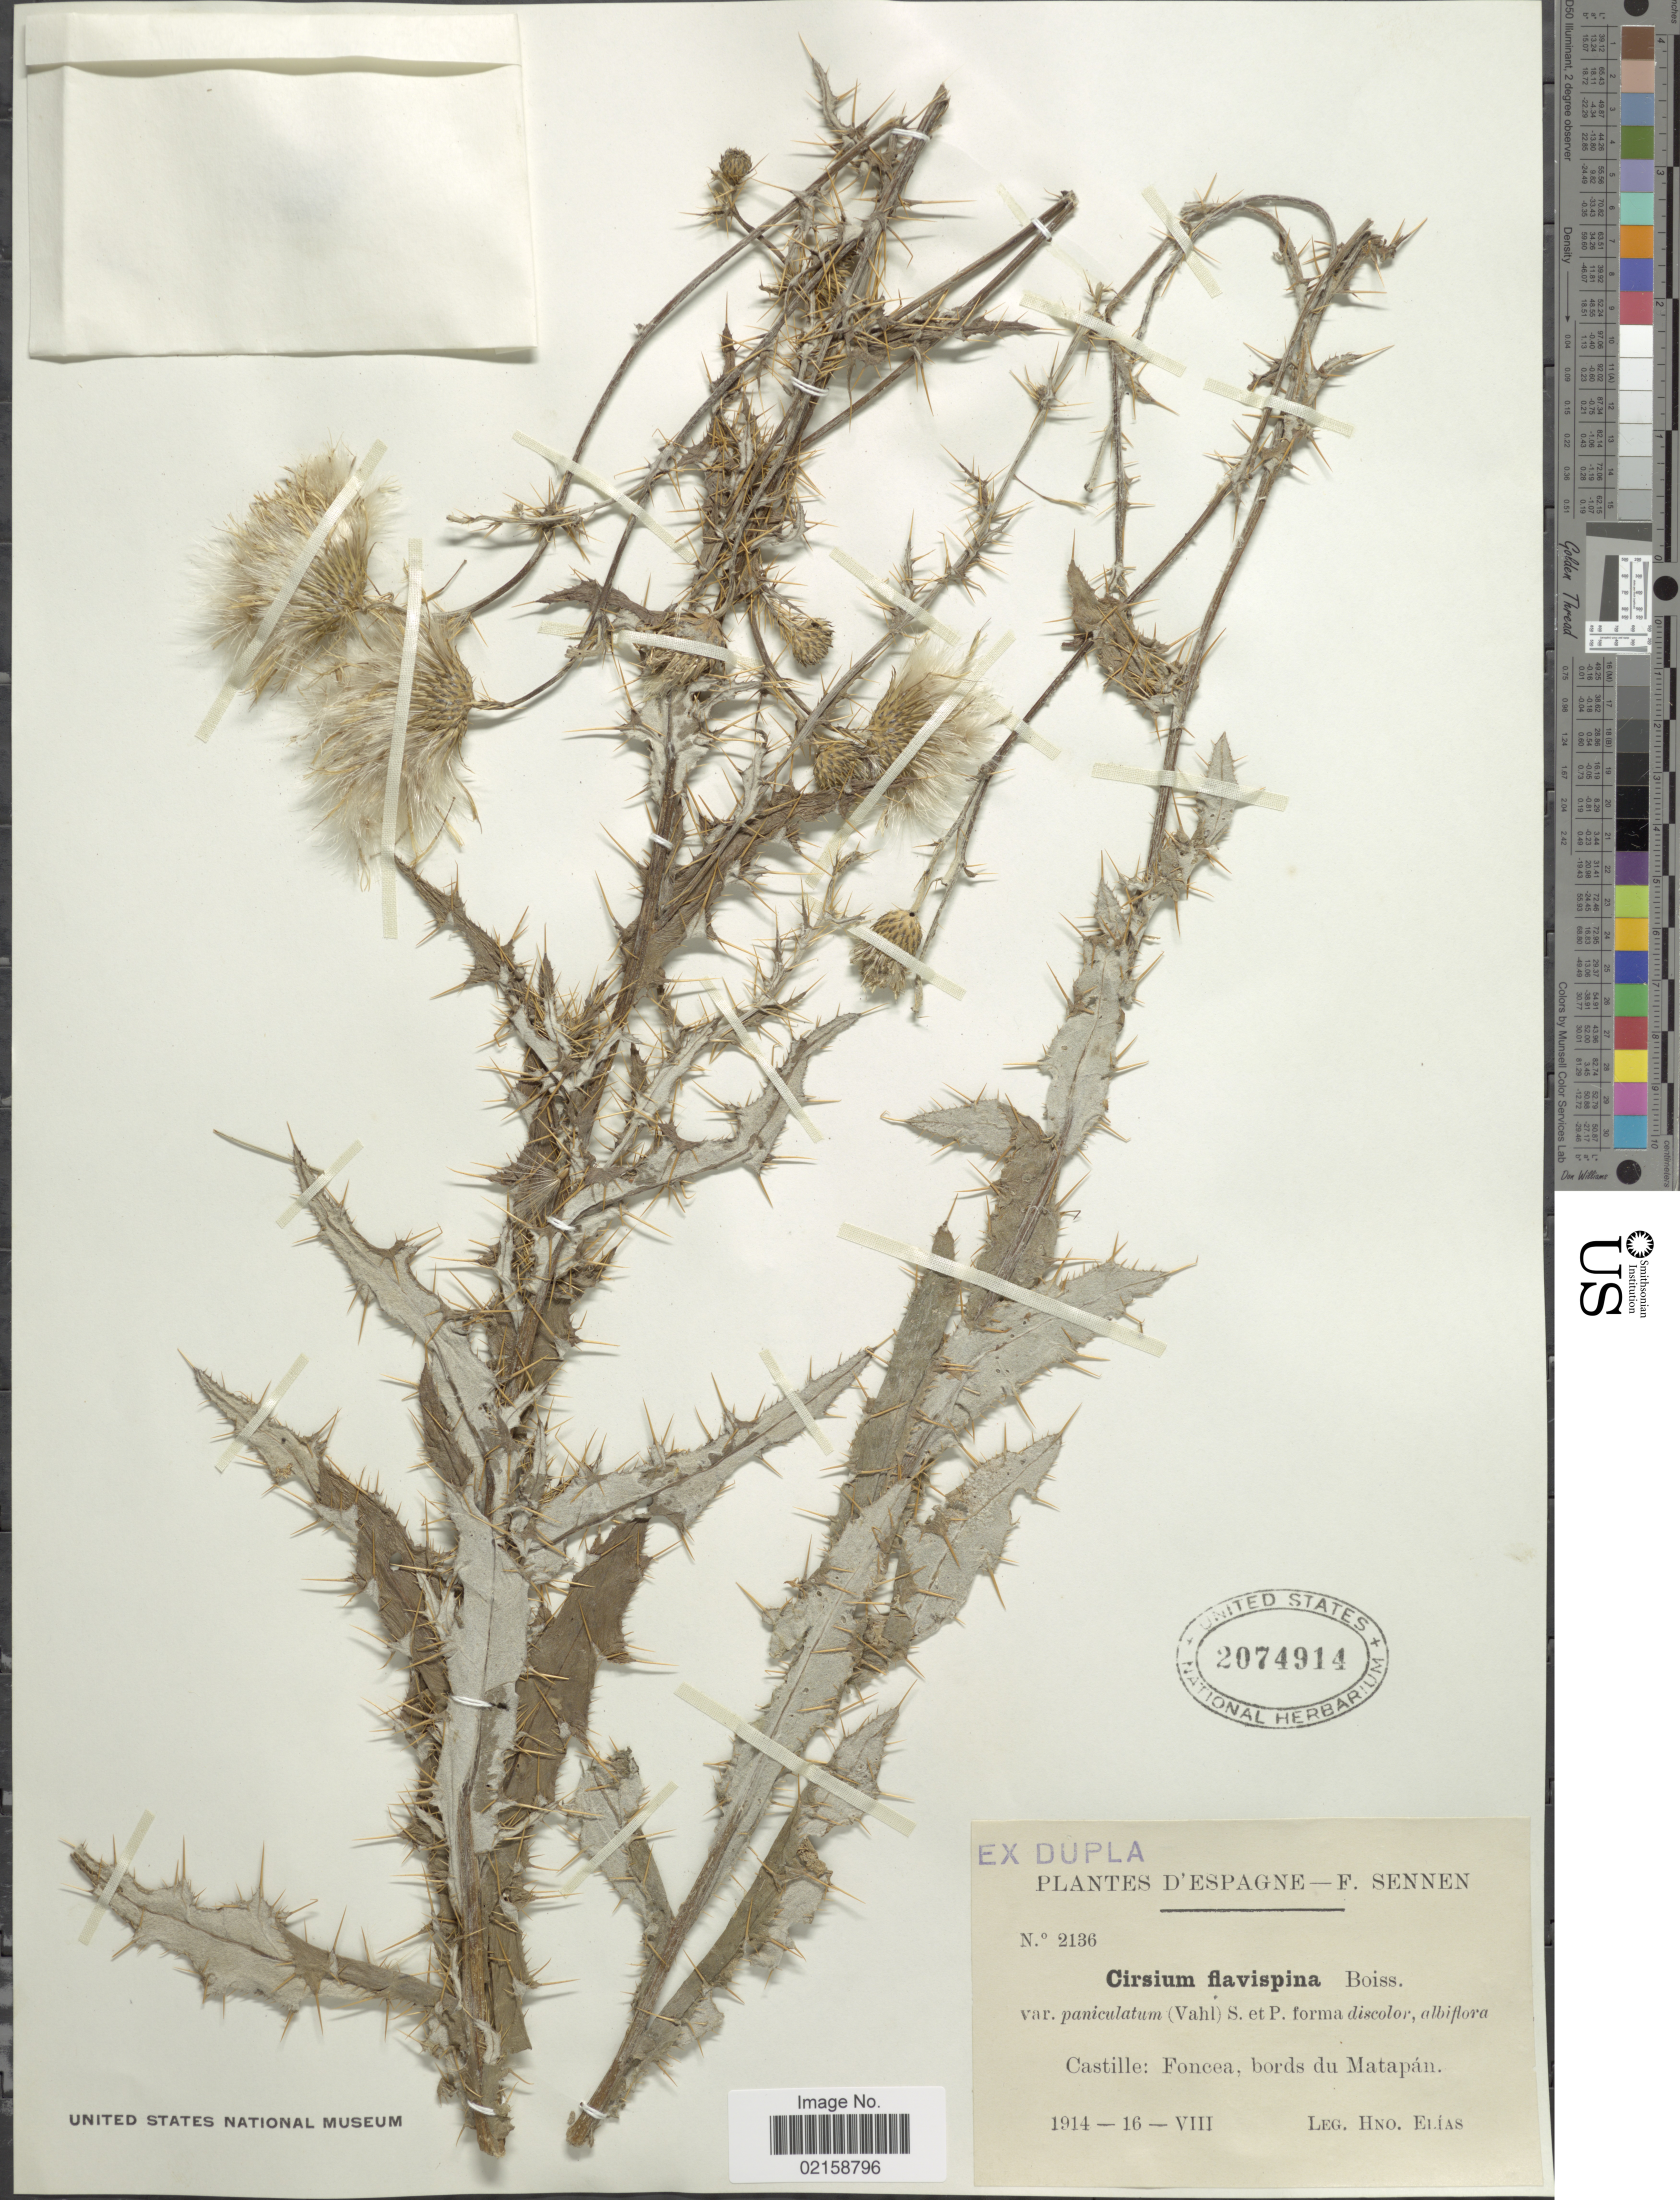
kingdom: Plantae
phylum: Tracheophyta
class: Magnoliopsida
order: Asterales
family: Asteraceae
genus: Cirsium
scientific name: Cirsium pyrenaicum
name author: (Jacq.) All.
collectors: H. Elias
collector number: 2136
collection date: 1914-07-16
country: Spain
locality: D'Espagne, Castille: Foncea, bords du Matapan.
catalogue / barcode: US 2074914